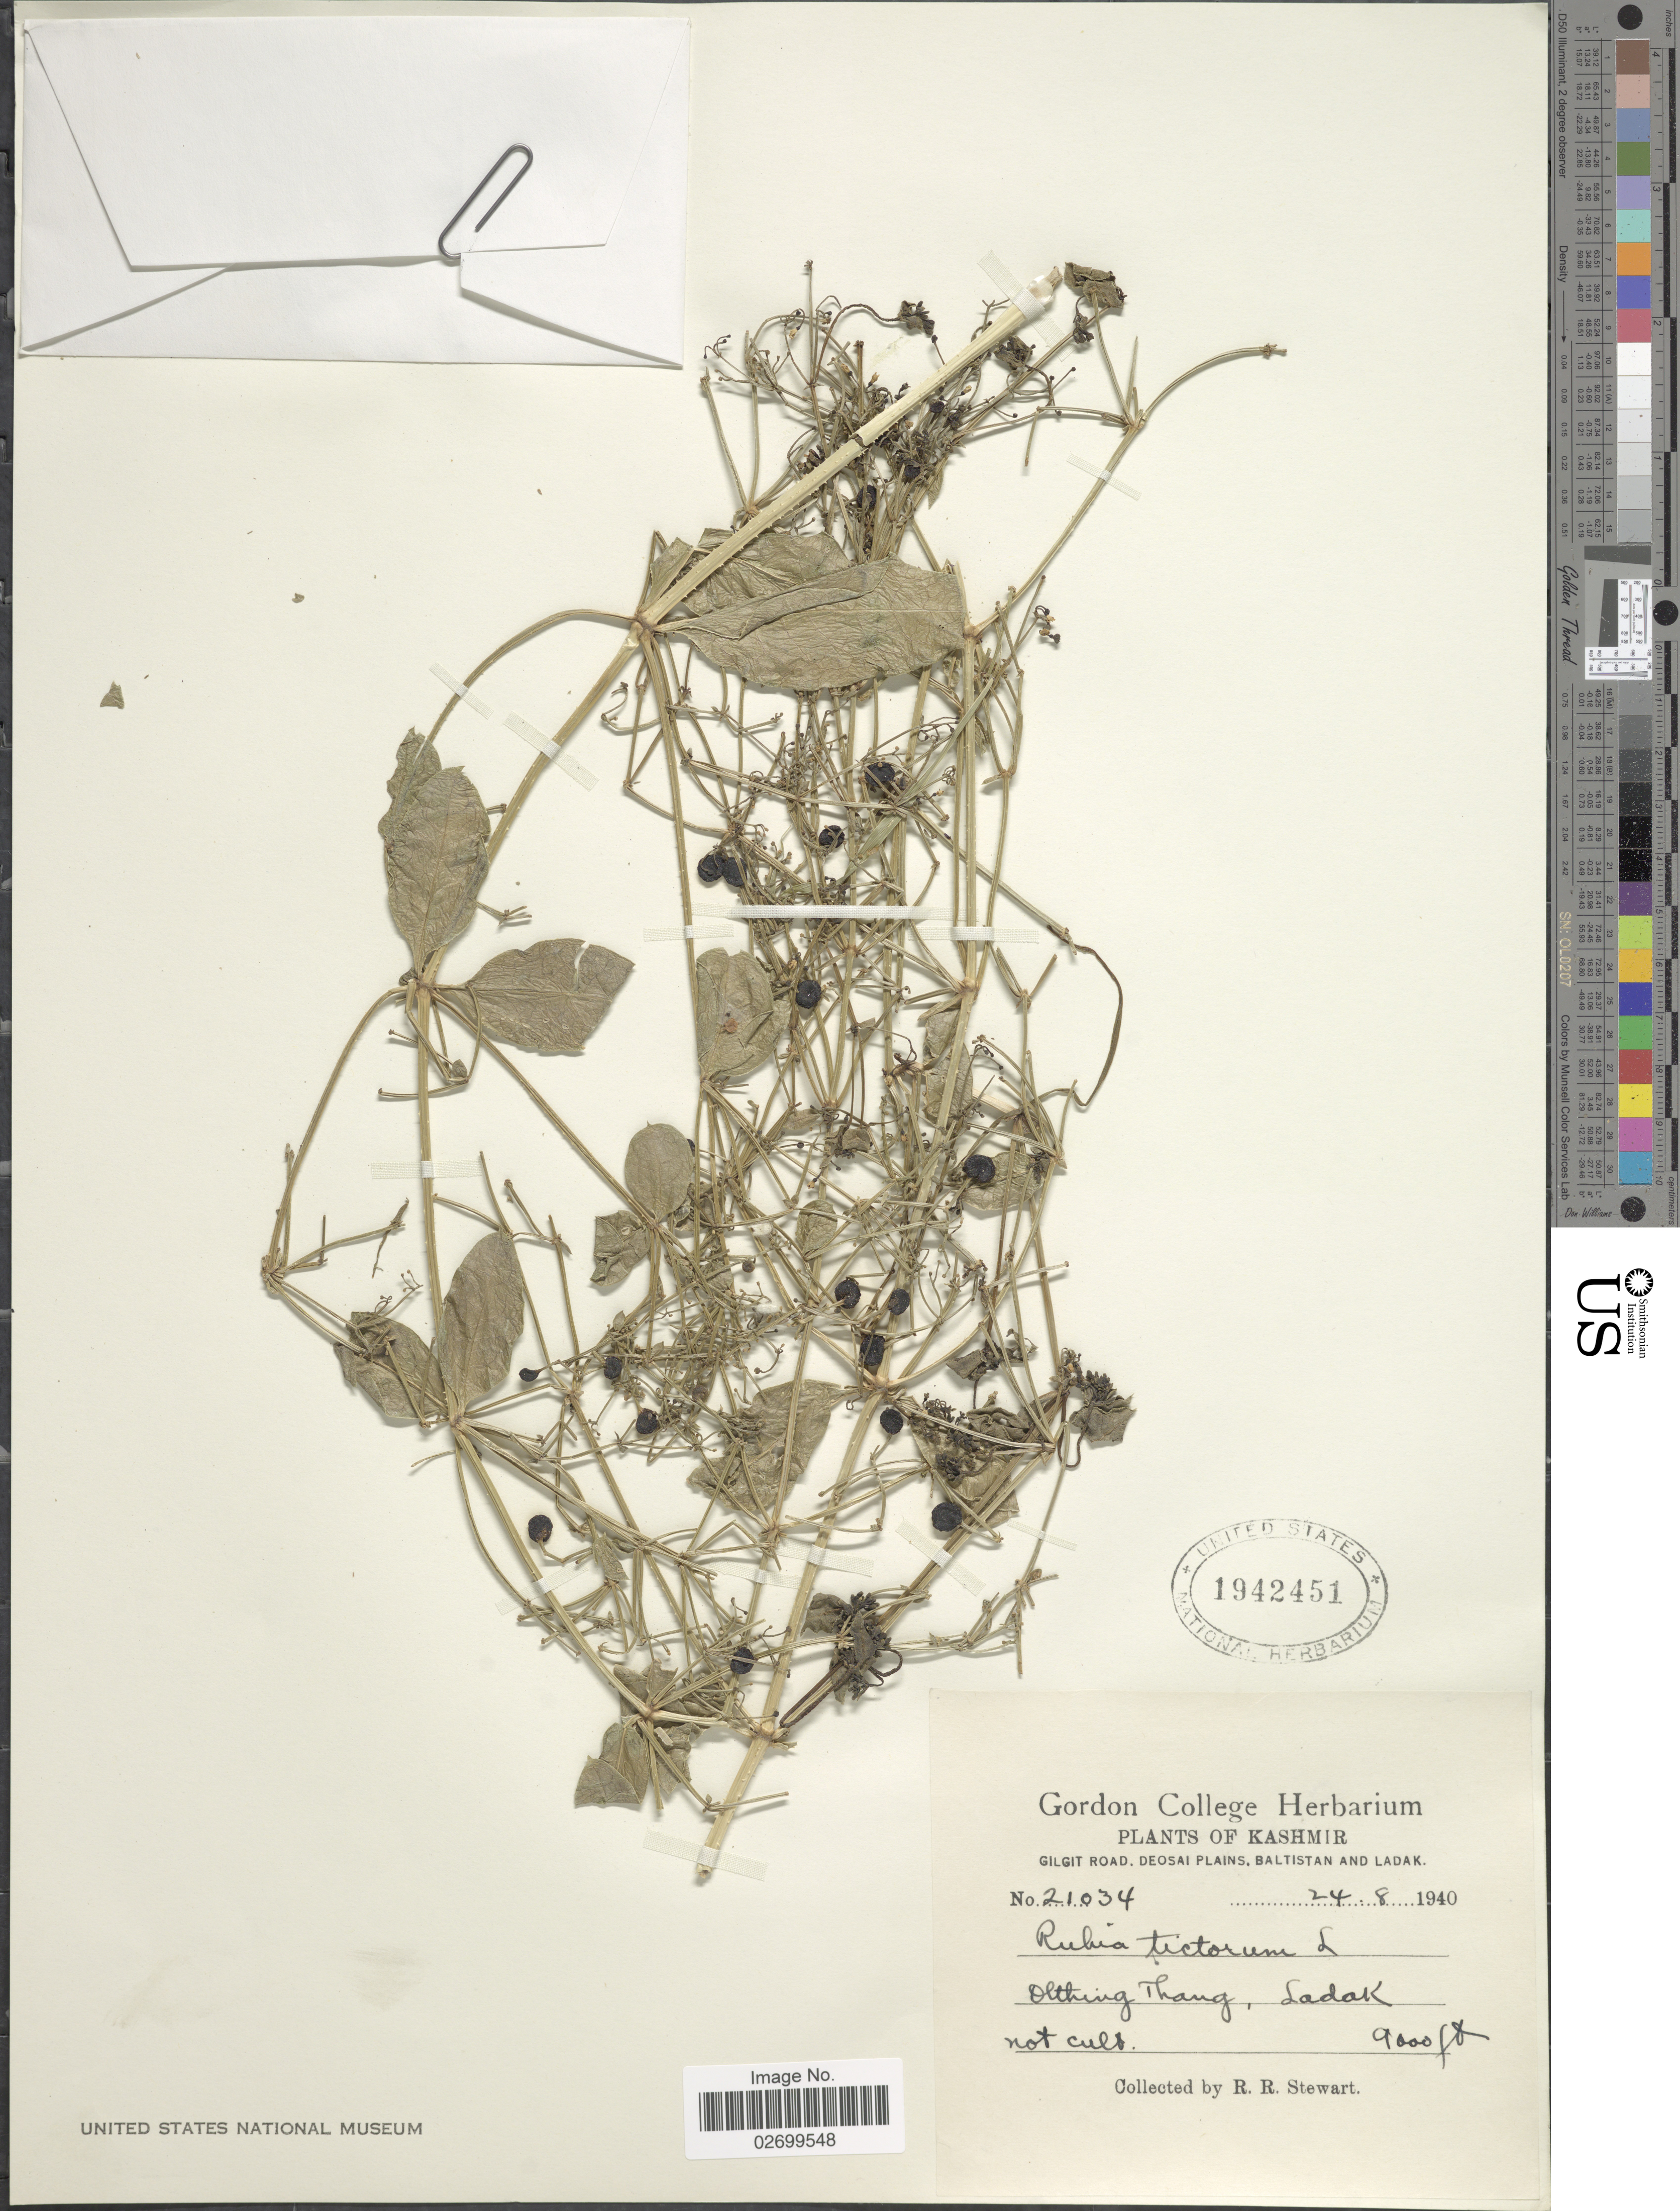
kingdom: Plantae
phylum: Tracheophyta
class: Magnoliopsida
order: Gentianales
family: Rubiaceae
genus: Rubia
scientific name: Rubia tinctorum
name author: L.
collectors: R. R. Stewart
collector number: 21034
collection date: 1940-08-24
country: India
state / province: Ladakh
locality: Kashmir, Gilgit Road, Deosai, Baltistan and Ladak, Olthing Thang, Ladak.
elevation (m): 2743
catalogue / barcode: US 1942451